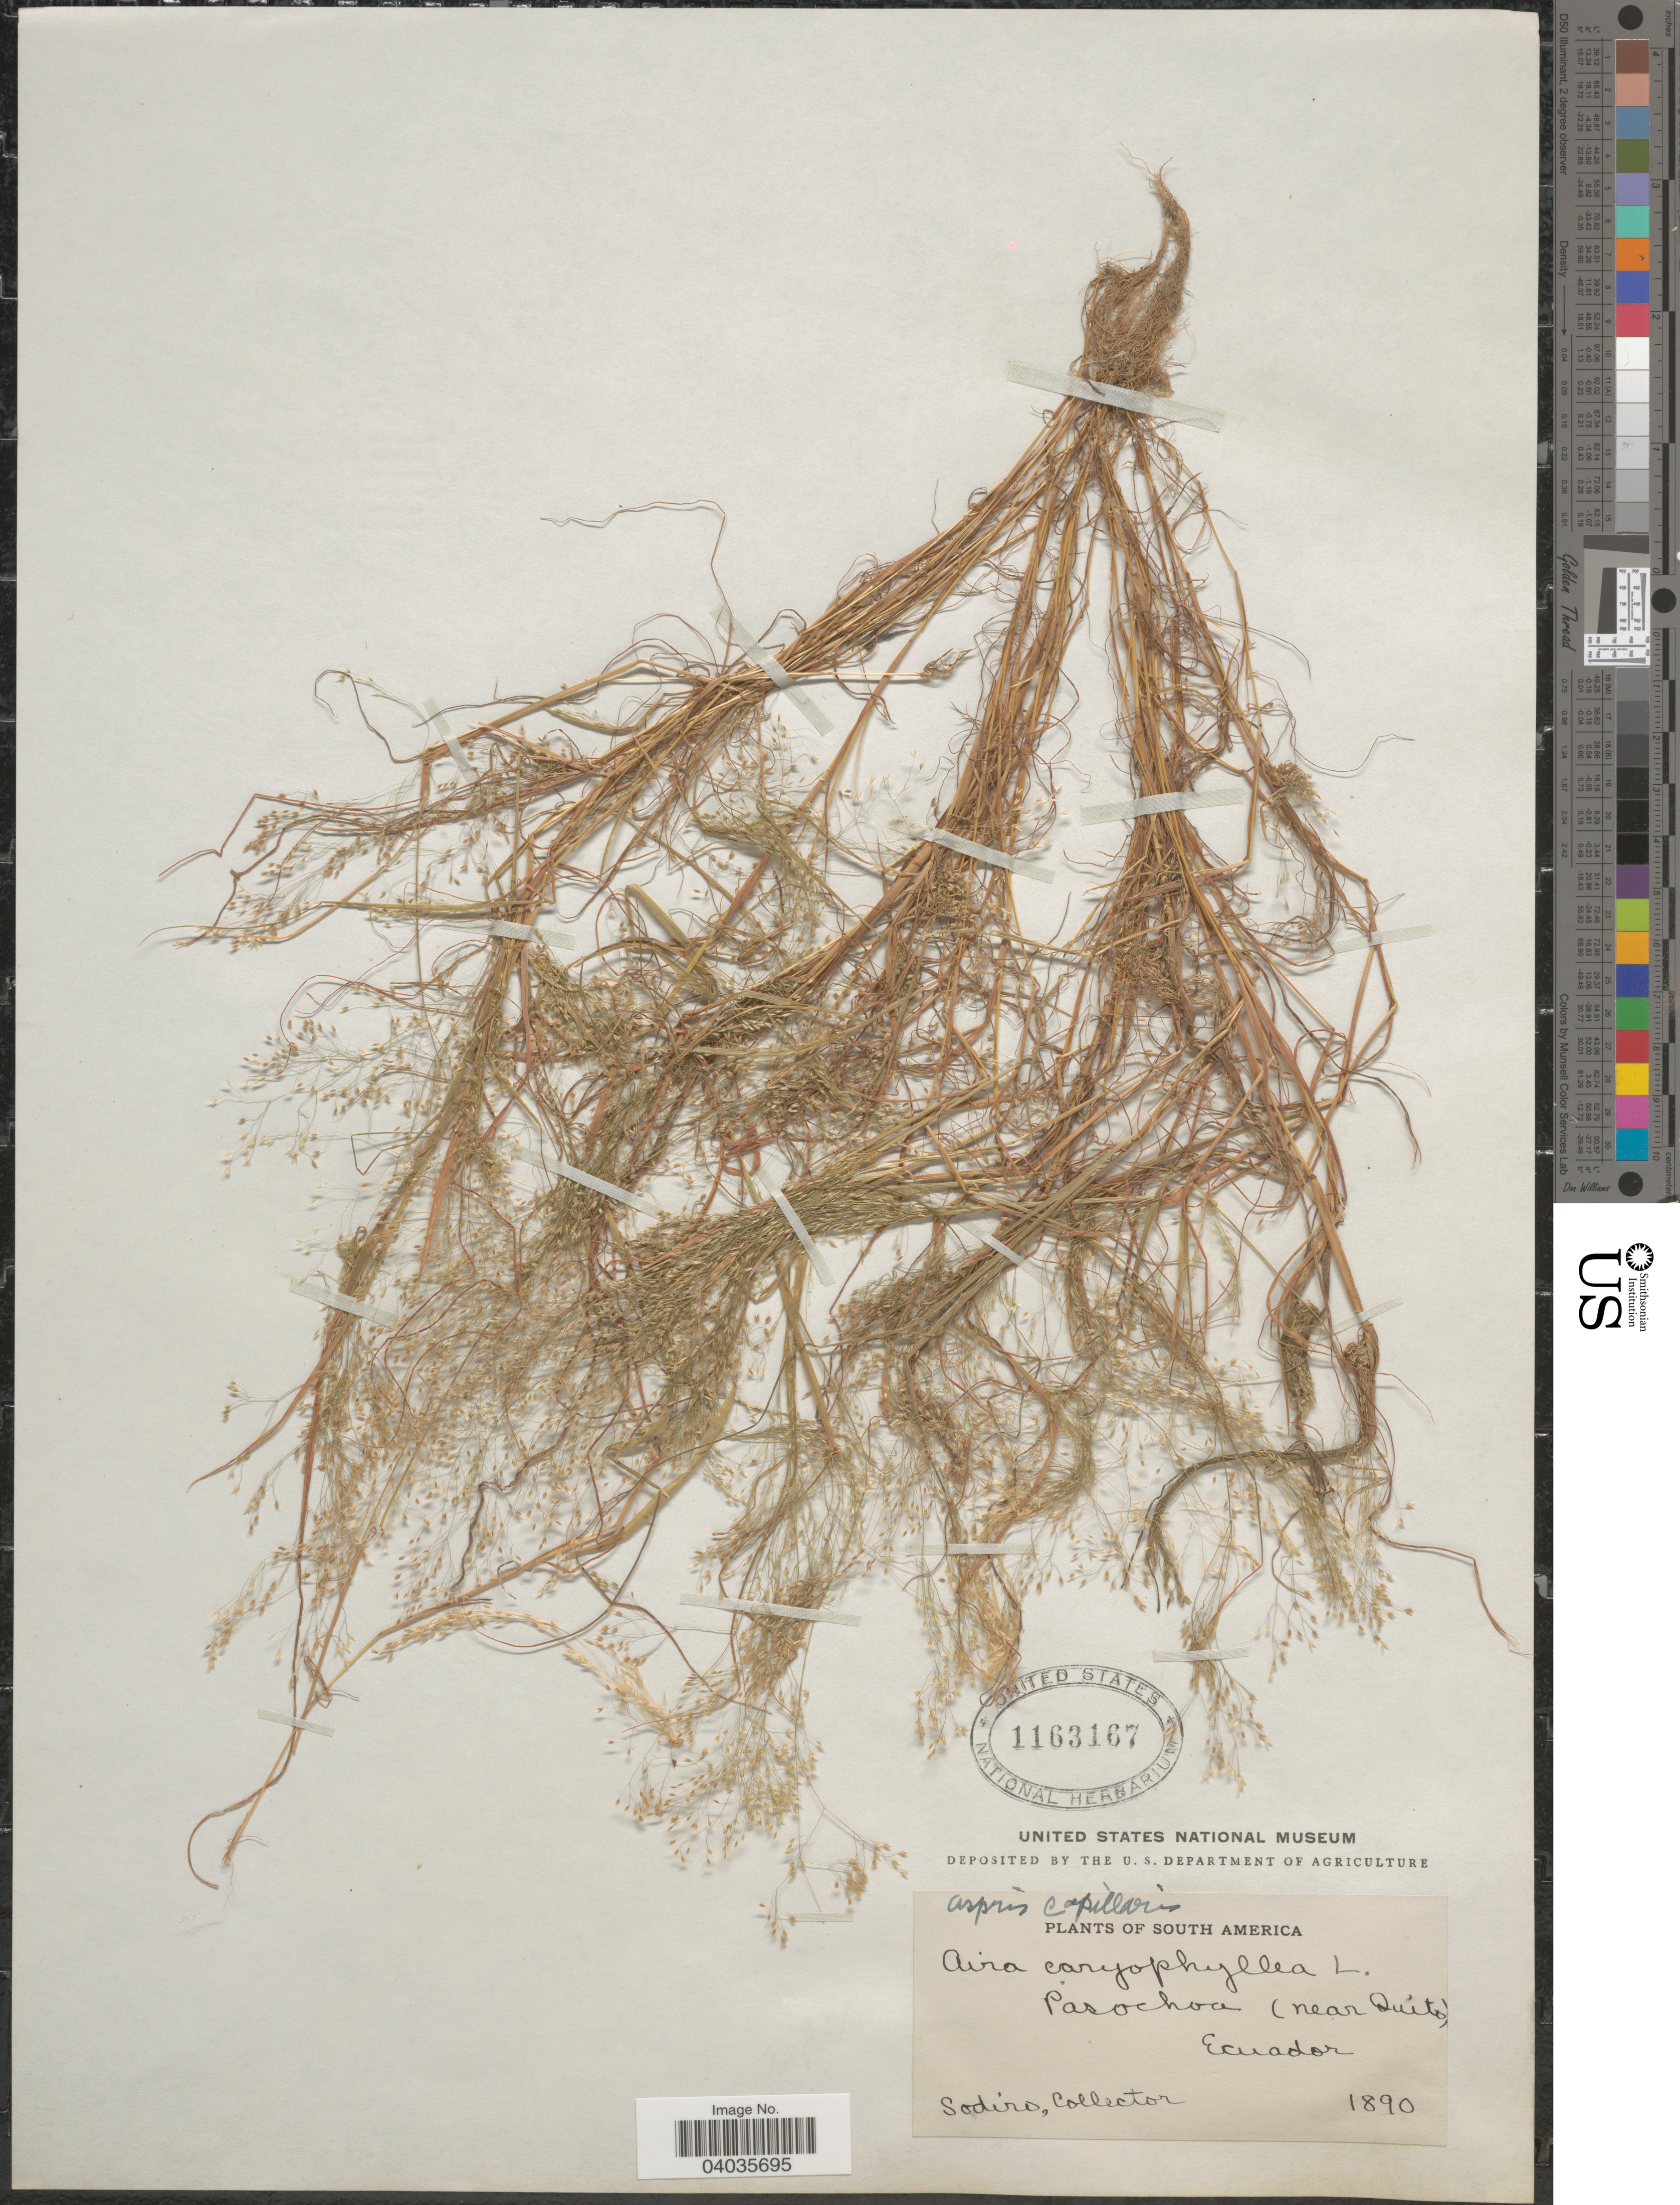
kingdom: Plantae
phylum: Tracheophyta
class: Liliopsida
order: Poales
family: Poaceae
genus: Aira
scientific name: Aira caryophyllea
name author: L.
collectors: Sodiro, --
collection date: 1890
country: Ecuador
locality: Pasochoa (near Quito).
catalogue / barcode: US 1163167